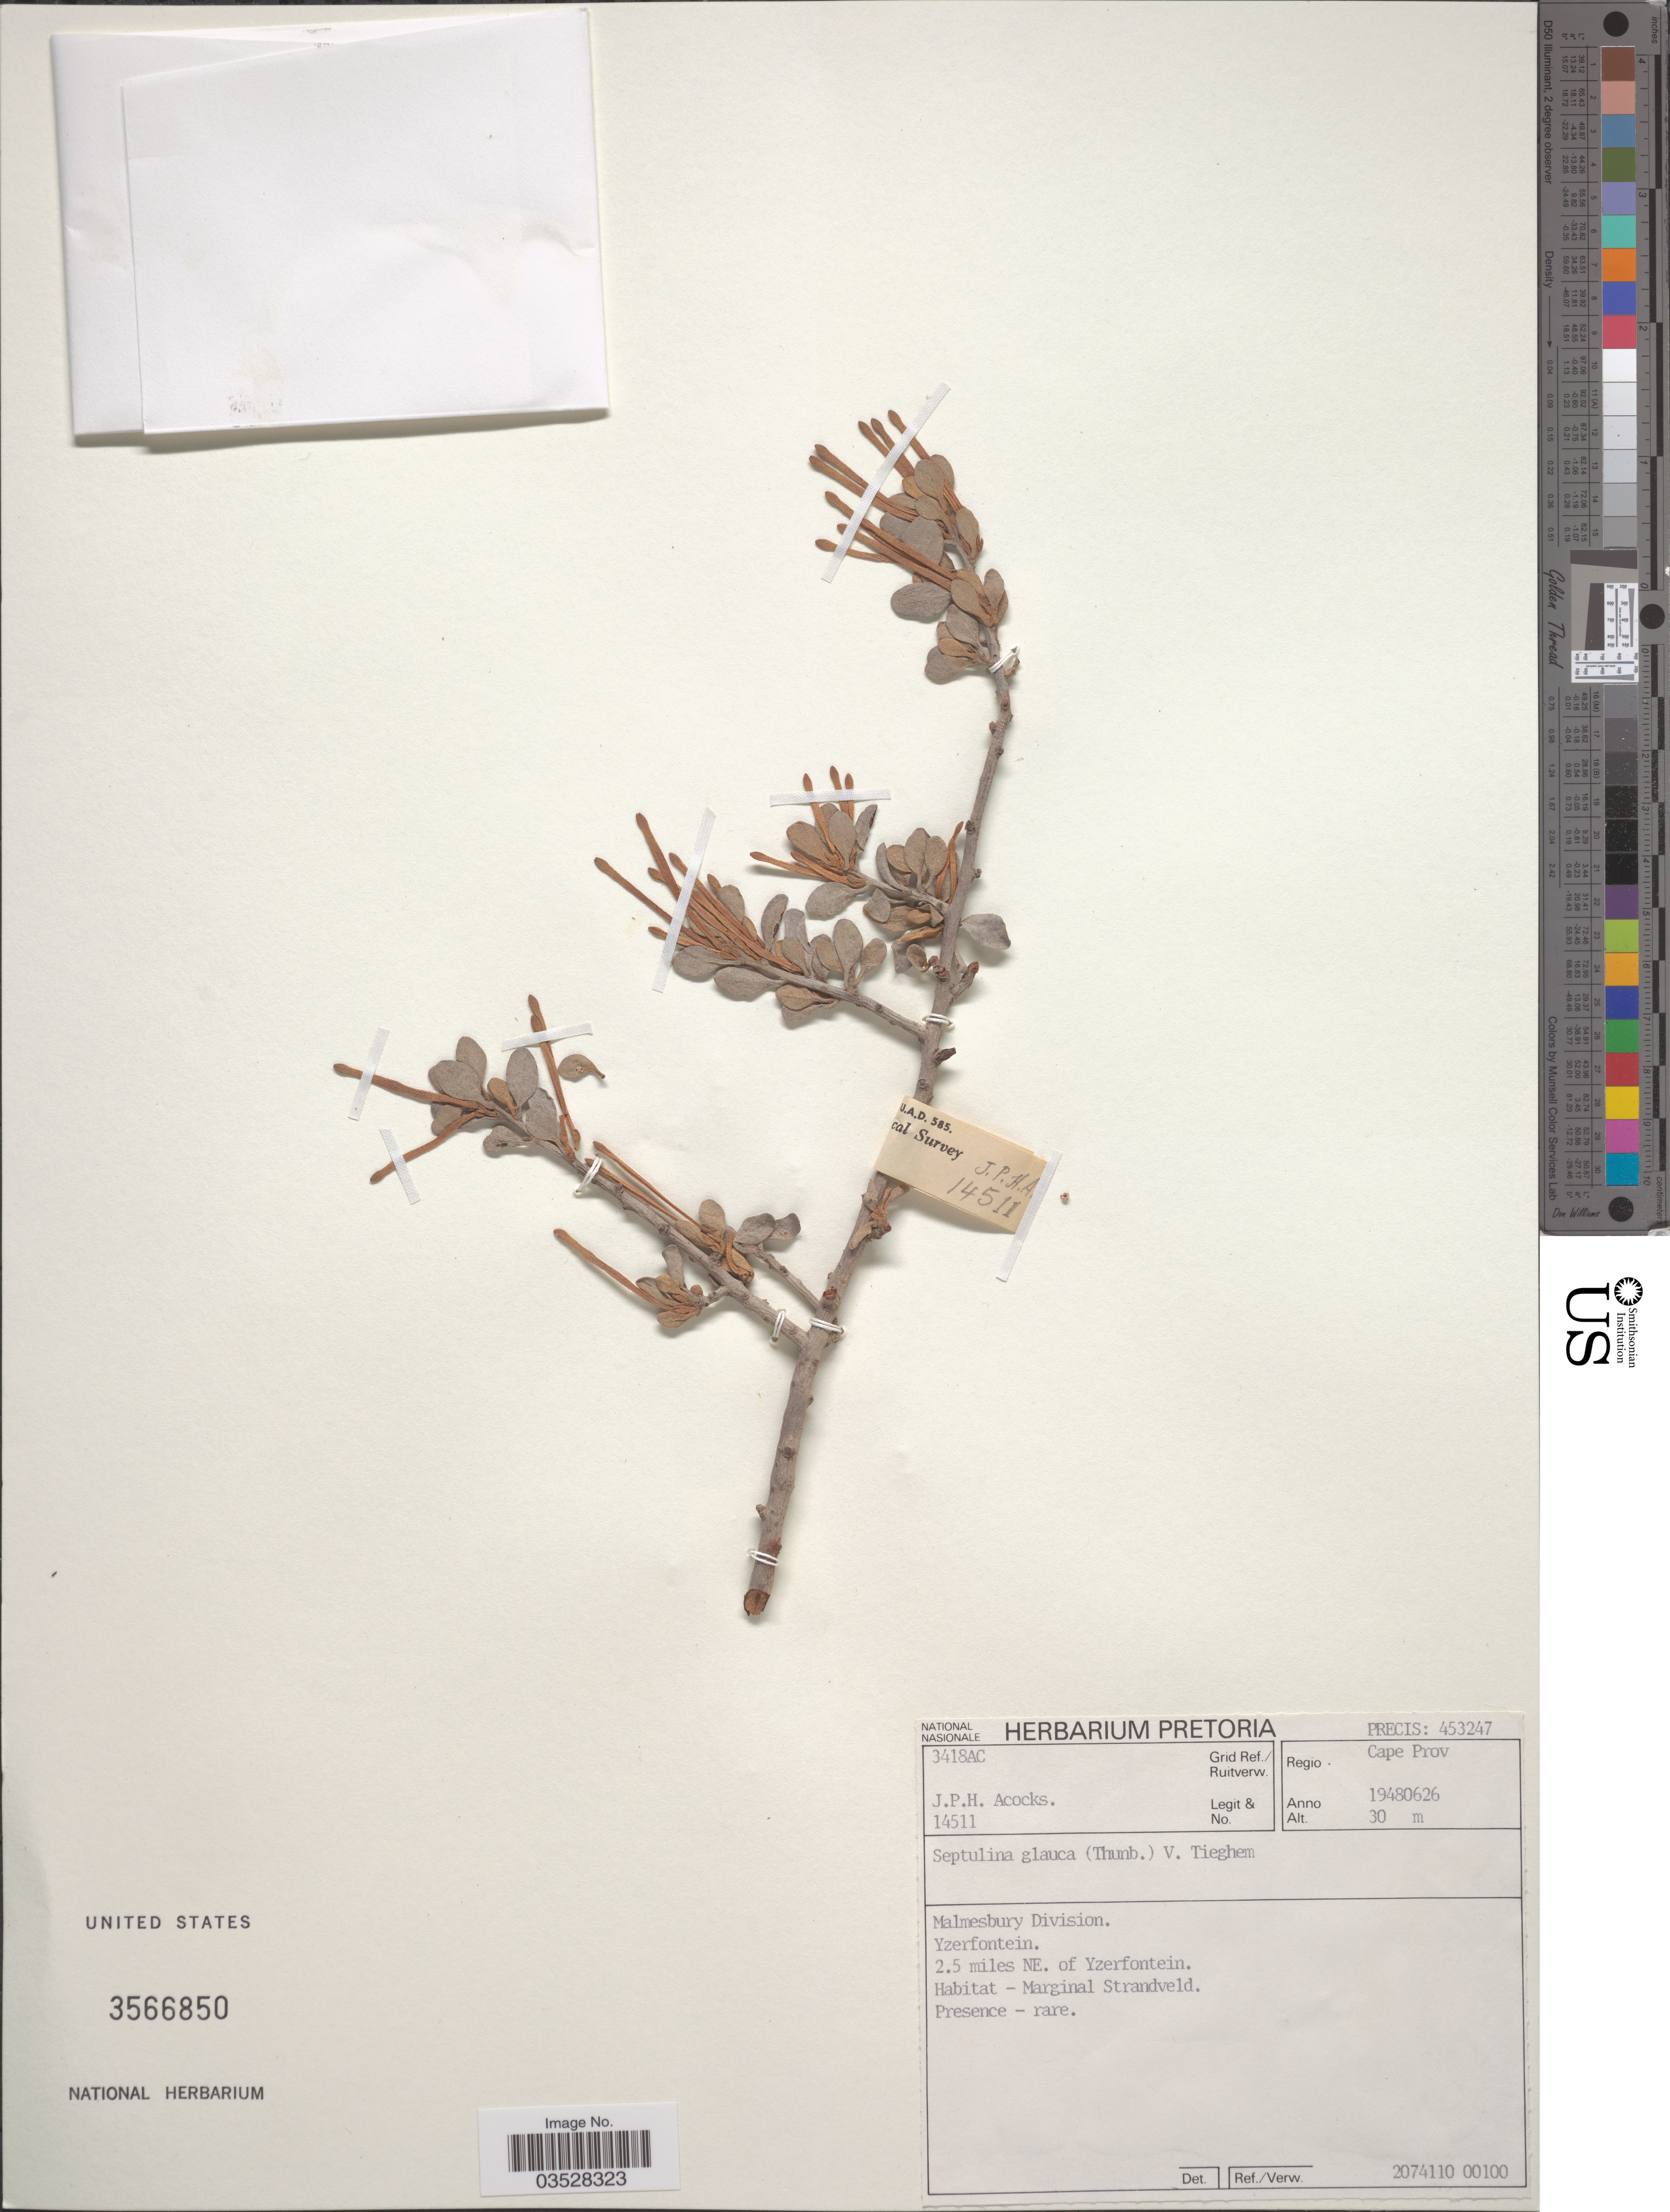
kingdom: Plantae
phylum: Tracheophyta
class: Magnoliopsida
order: Santalales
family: Loranthaceae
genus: Septulina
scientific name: Septulina glauca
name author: (Thunb.) Tiegh.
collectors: J. P. Acocks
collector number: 14511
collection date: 1948-06-26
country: South Africa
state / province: Western Cape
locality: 3418AC Grid. Ref./ Ruitverw. Malmesbury Division. Yzerfontein. 2.5 miles NE. of Yzerfontein.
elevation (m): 30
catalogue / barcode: US 3566850